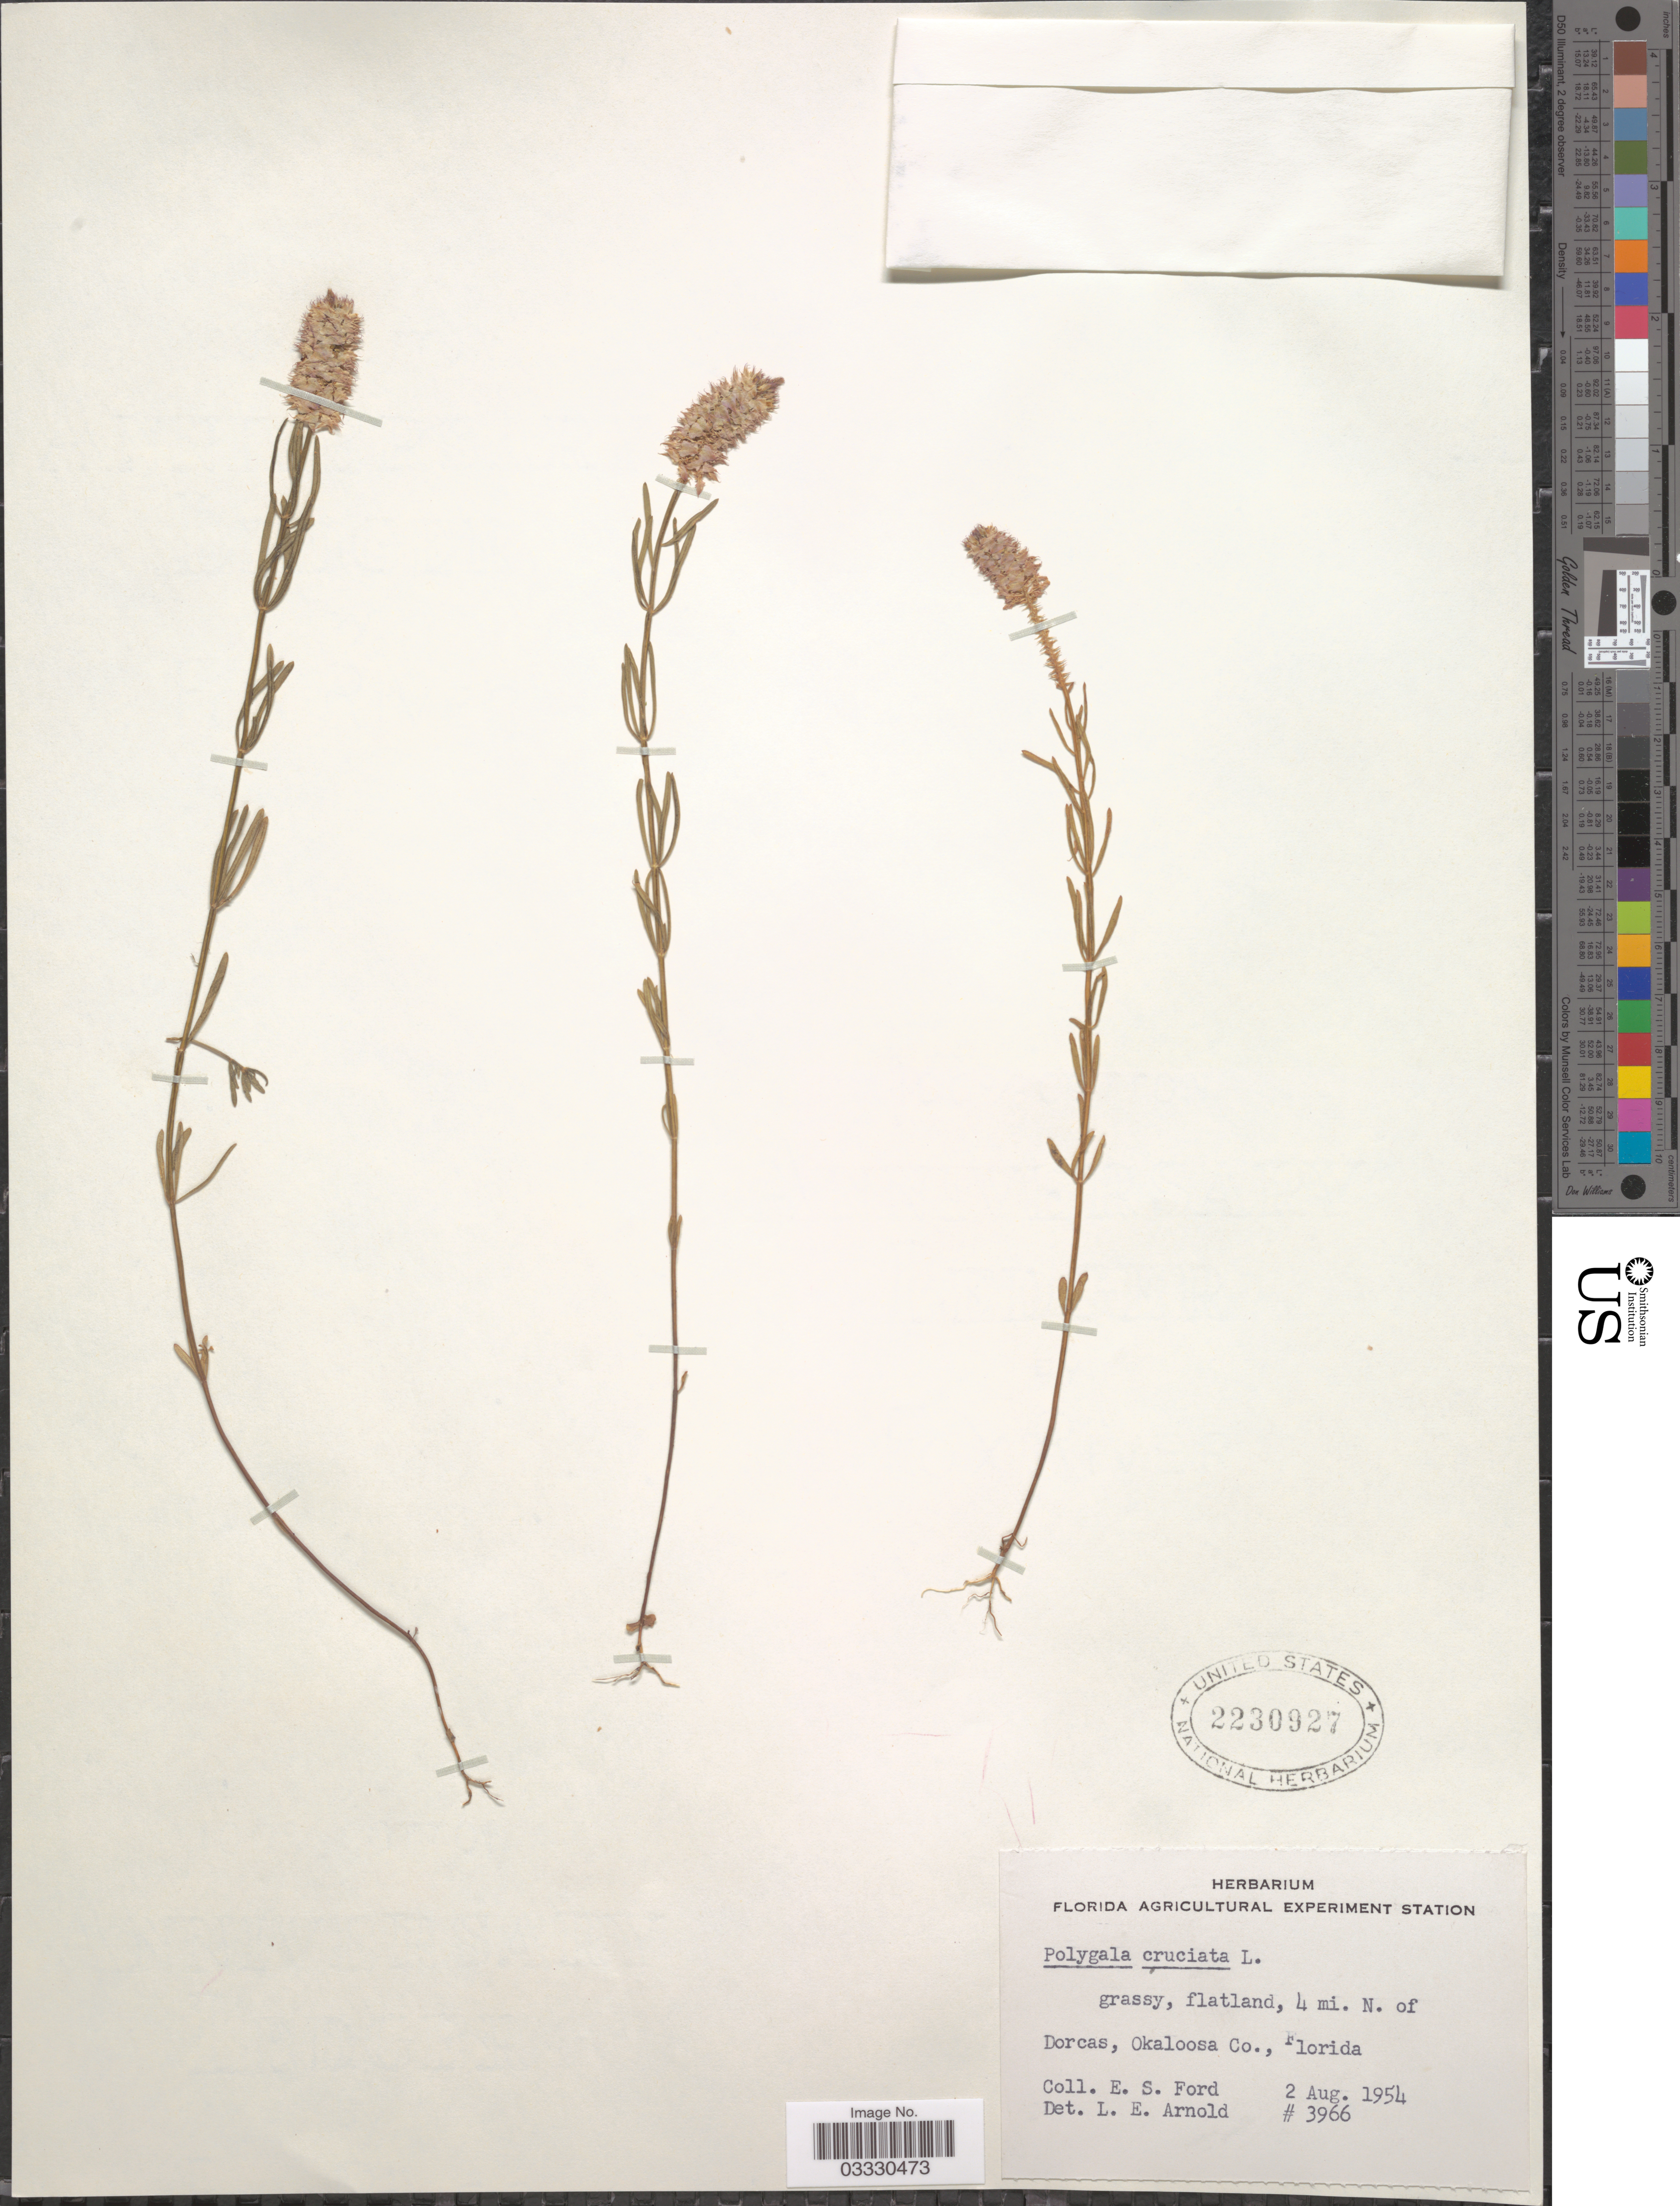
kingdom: Plantae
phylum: Tracheophyta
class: Magnoliopsida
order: Fabales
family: Polygalaceae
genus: Polygala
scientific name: Polygala cruciata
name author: L.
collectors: E. Ford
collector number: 3966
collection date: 1954-08-02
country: United States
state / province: Florida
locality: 4 mi. N. of Dorcas, Okaloosa Co.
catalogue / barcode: US 2230927